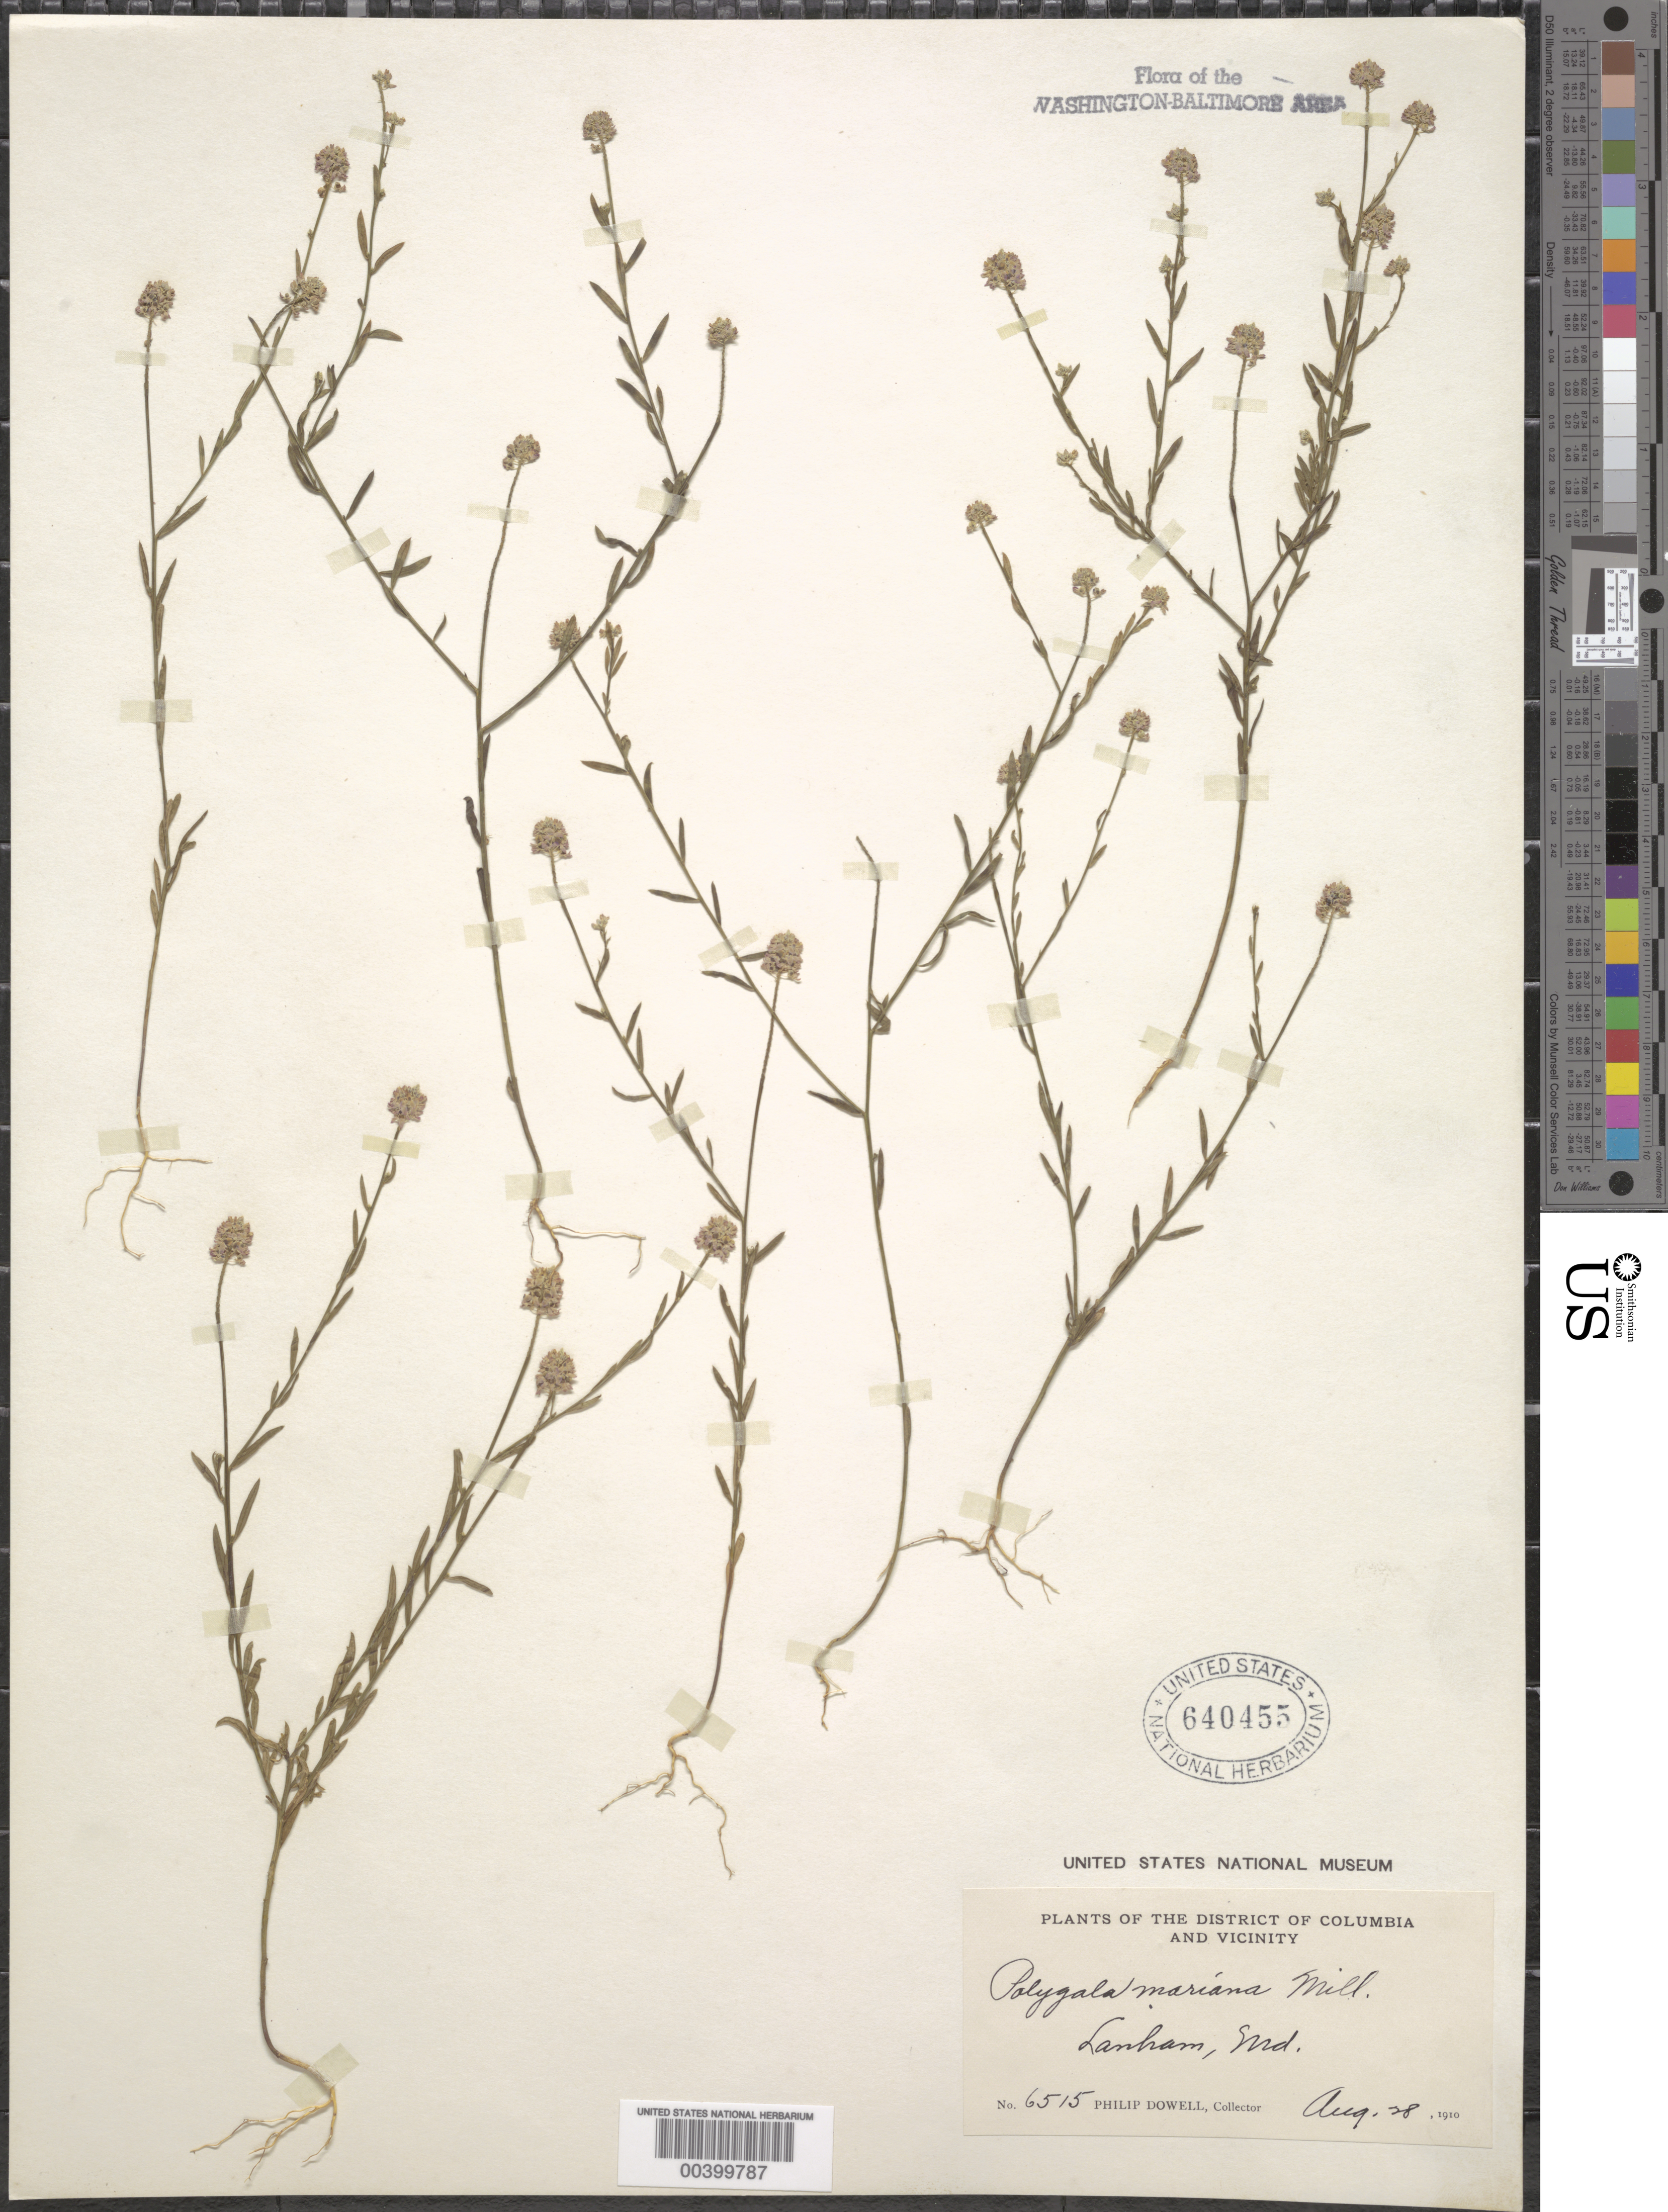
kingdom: Plantae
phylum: Tracheophyta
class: Magnoliopsida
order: Fabales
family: Polygalaceae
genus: Polygala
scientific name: Polygala mariana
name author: Mill.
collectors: P. Dowell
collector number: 6515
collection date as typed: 28 Aug 1910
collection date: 1910-08-28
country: United States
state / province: Maryland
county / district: Prince George's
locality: Lanham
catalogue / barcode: US 640455